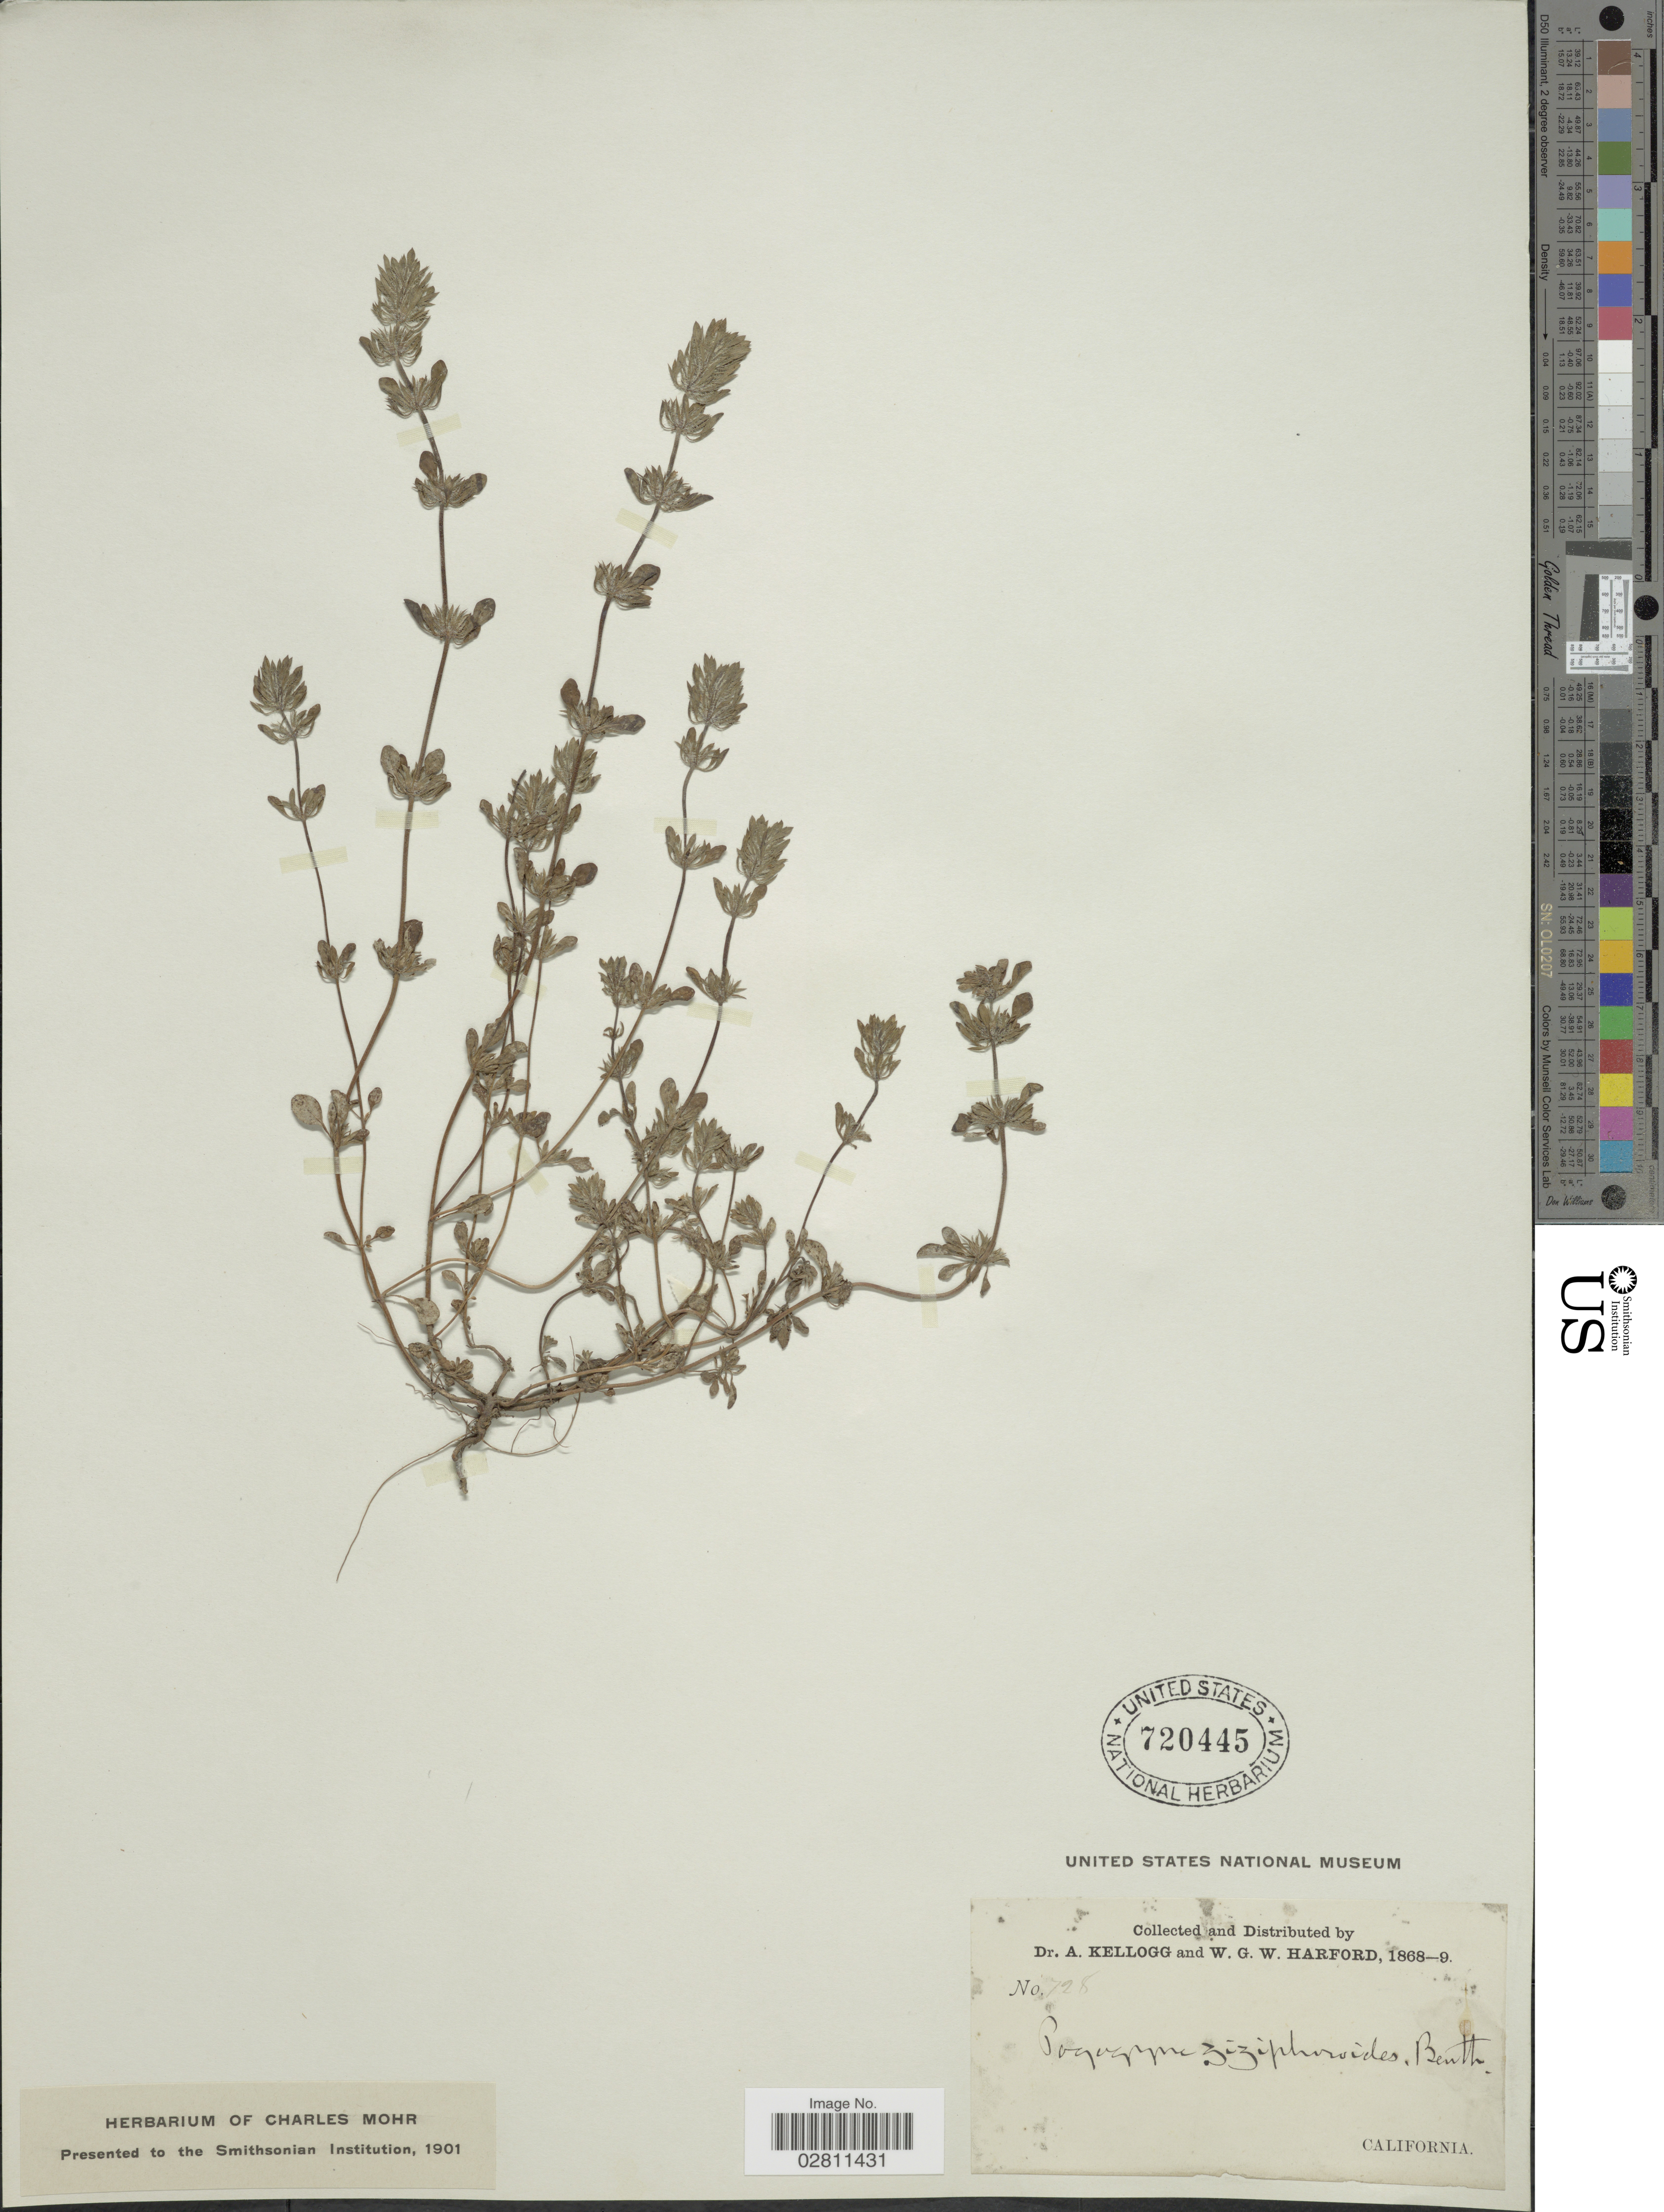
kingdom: Plantae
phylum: Tracheophyta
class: Magnoliopsida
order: Lamiales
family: Lamiaceae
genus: Pogogyne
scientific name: Pogogyne ziziphoroides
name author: Benth.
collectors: A. Kellogg & W. G. W. Harford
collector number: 728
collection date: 1868/1869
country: United States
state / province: California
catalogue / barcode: US 720445